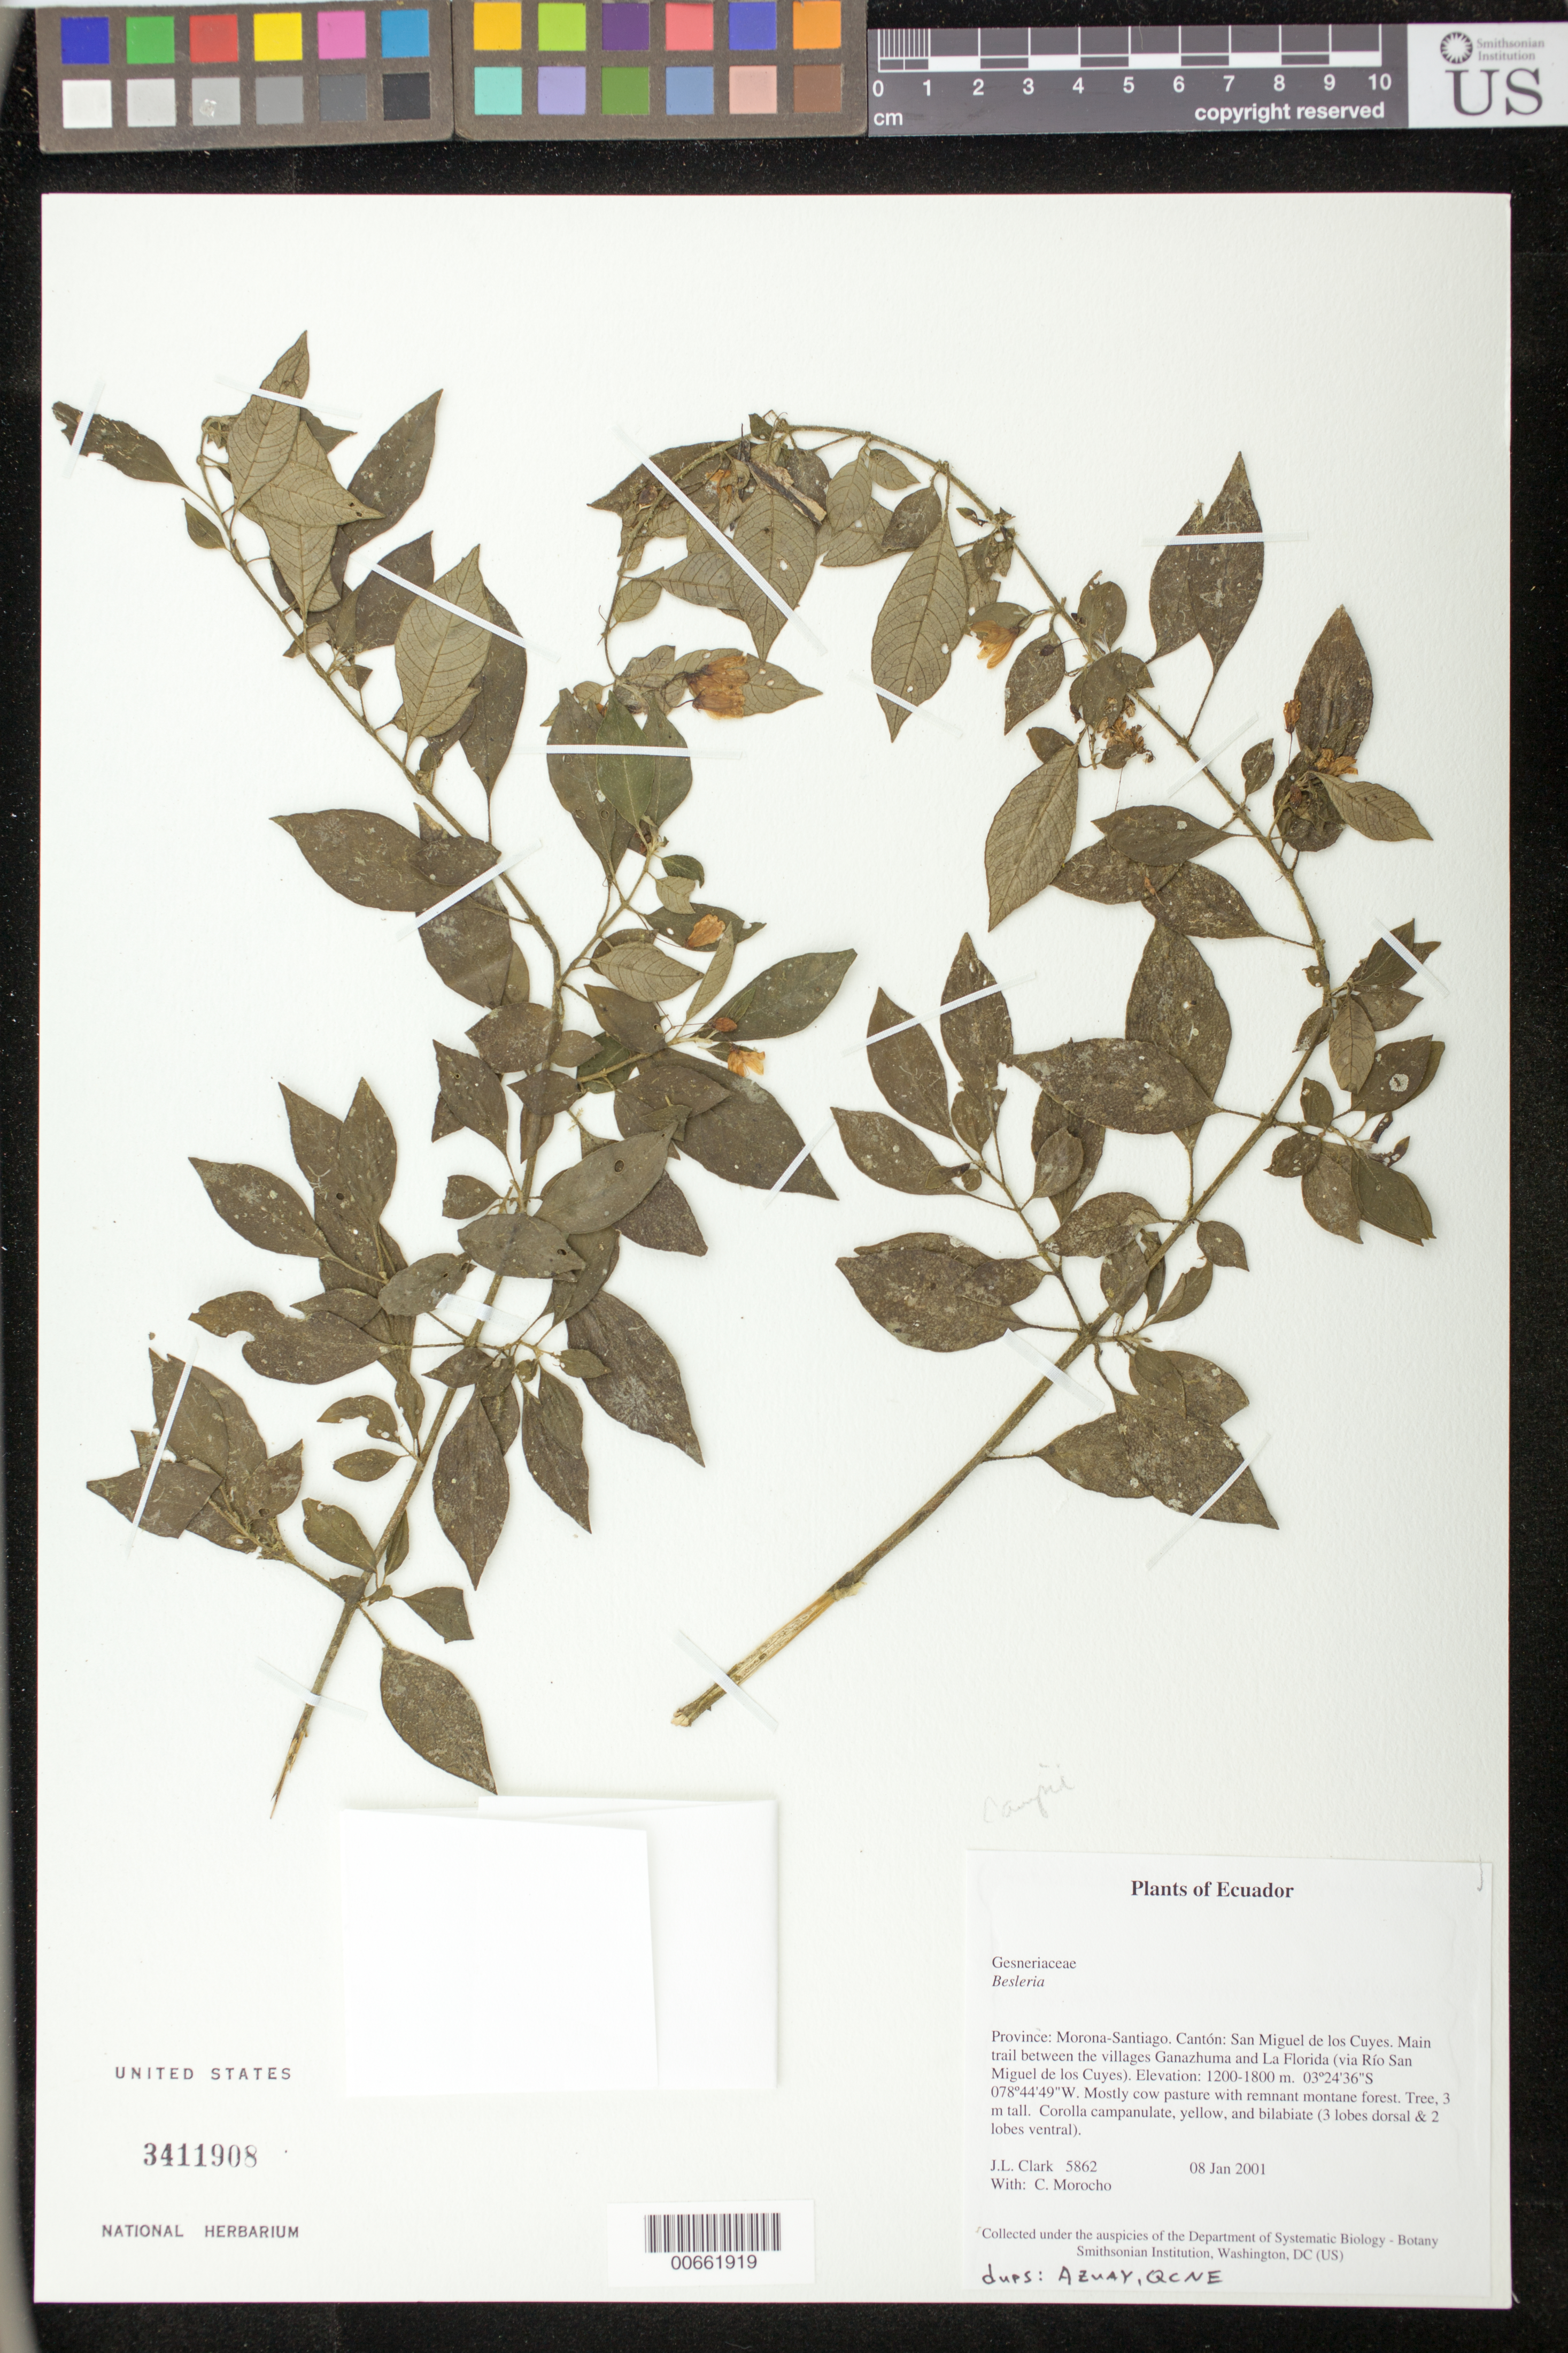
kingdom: Plantae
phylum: Tracheophyta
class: Magnoliopsida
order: Lamiales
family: Gesneriaceae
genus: Besleria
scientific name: Besleria sp.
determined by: Skog, Laurence E.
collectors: J. L. Clark & C. Morocho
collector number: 5862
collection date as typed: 08 Jan 2001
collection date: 2001-01-08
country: Ecuador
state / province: Morona-Santiago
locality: Cantón: San Miguel de los Cuyes. Main trail between the villages Ganazhuma and La Florida (via Río San Miguel de los Cuyes).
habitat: Mostly cow pasture with remnant montane forest.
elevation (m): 1200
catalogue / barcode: US 3411908